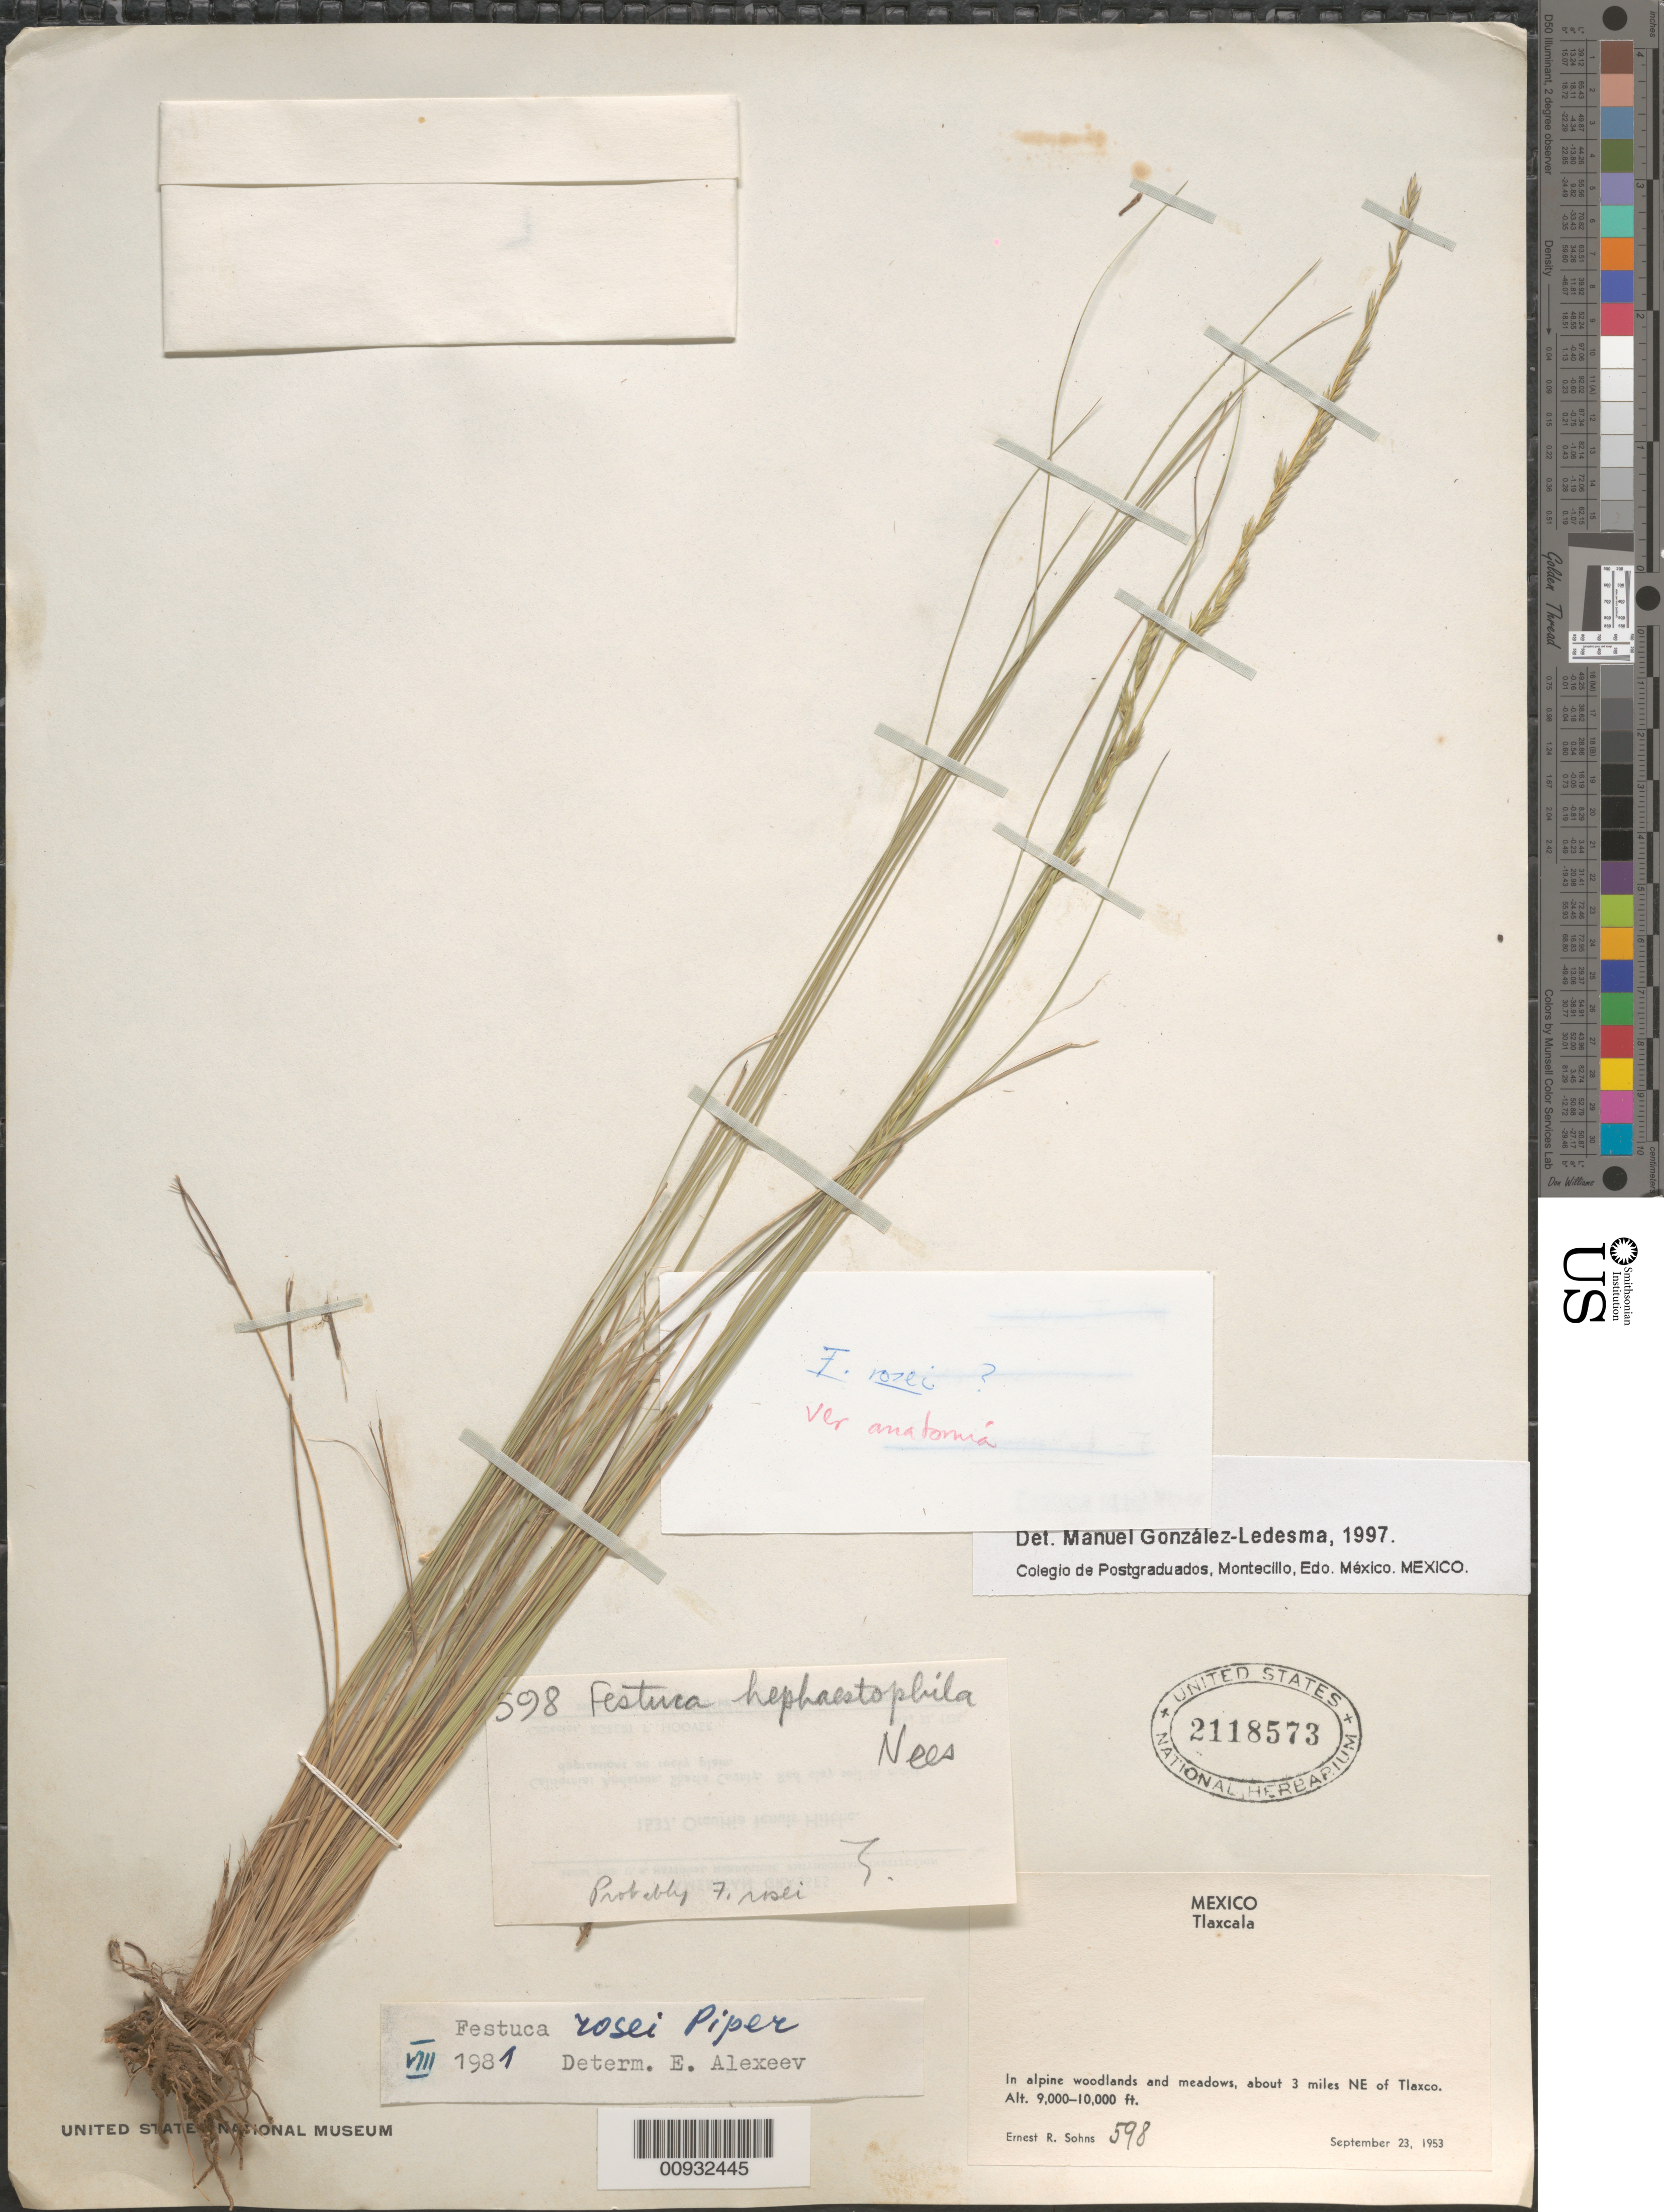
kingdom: Plantae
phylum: Tracheophyta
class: Liliopsida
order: Poales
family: Poaceae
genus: Festuca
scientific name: Festuca rosei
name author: Piper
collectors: E. R. Sohns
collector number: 598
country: Mexico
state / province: Tlaxcala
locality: NE of Tlaxco.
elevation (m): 2743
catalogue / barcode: US 2118573